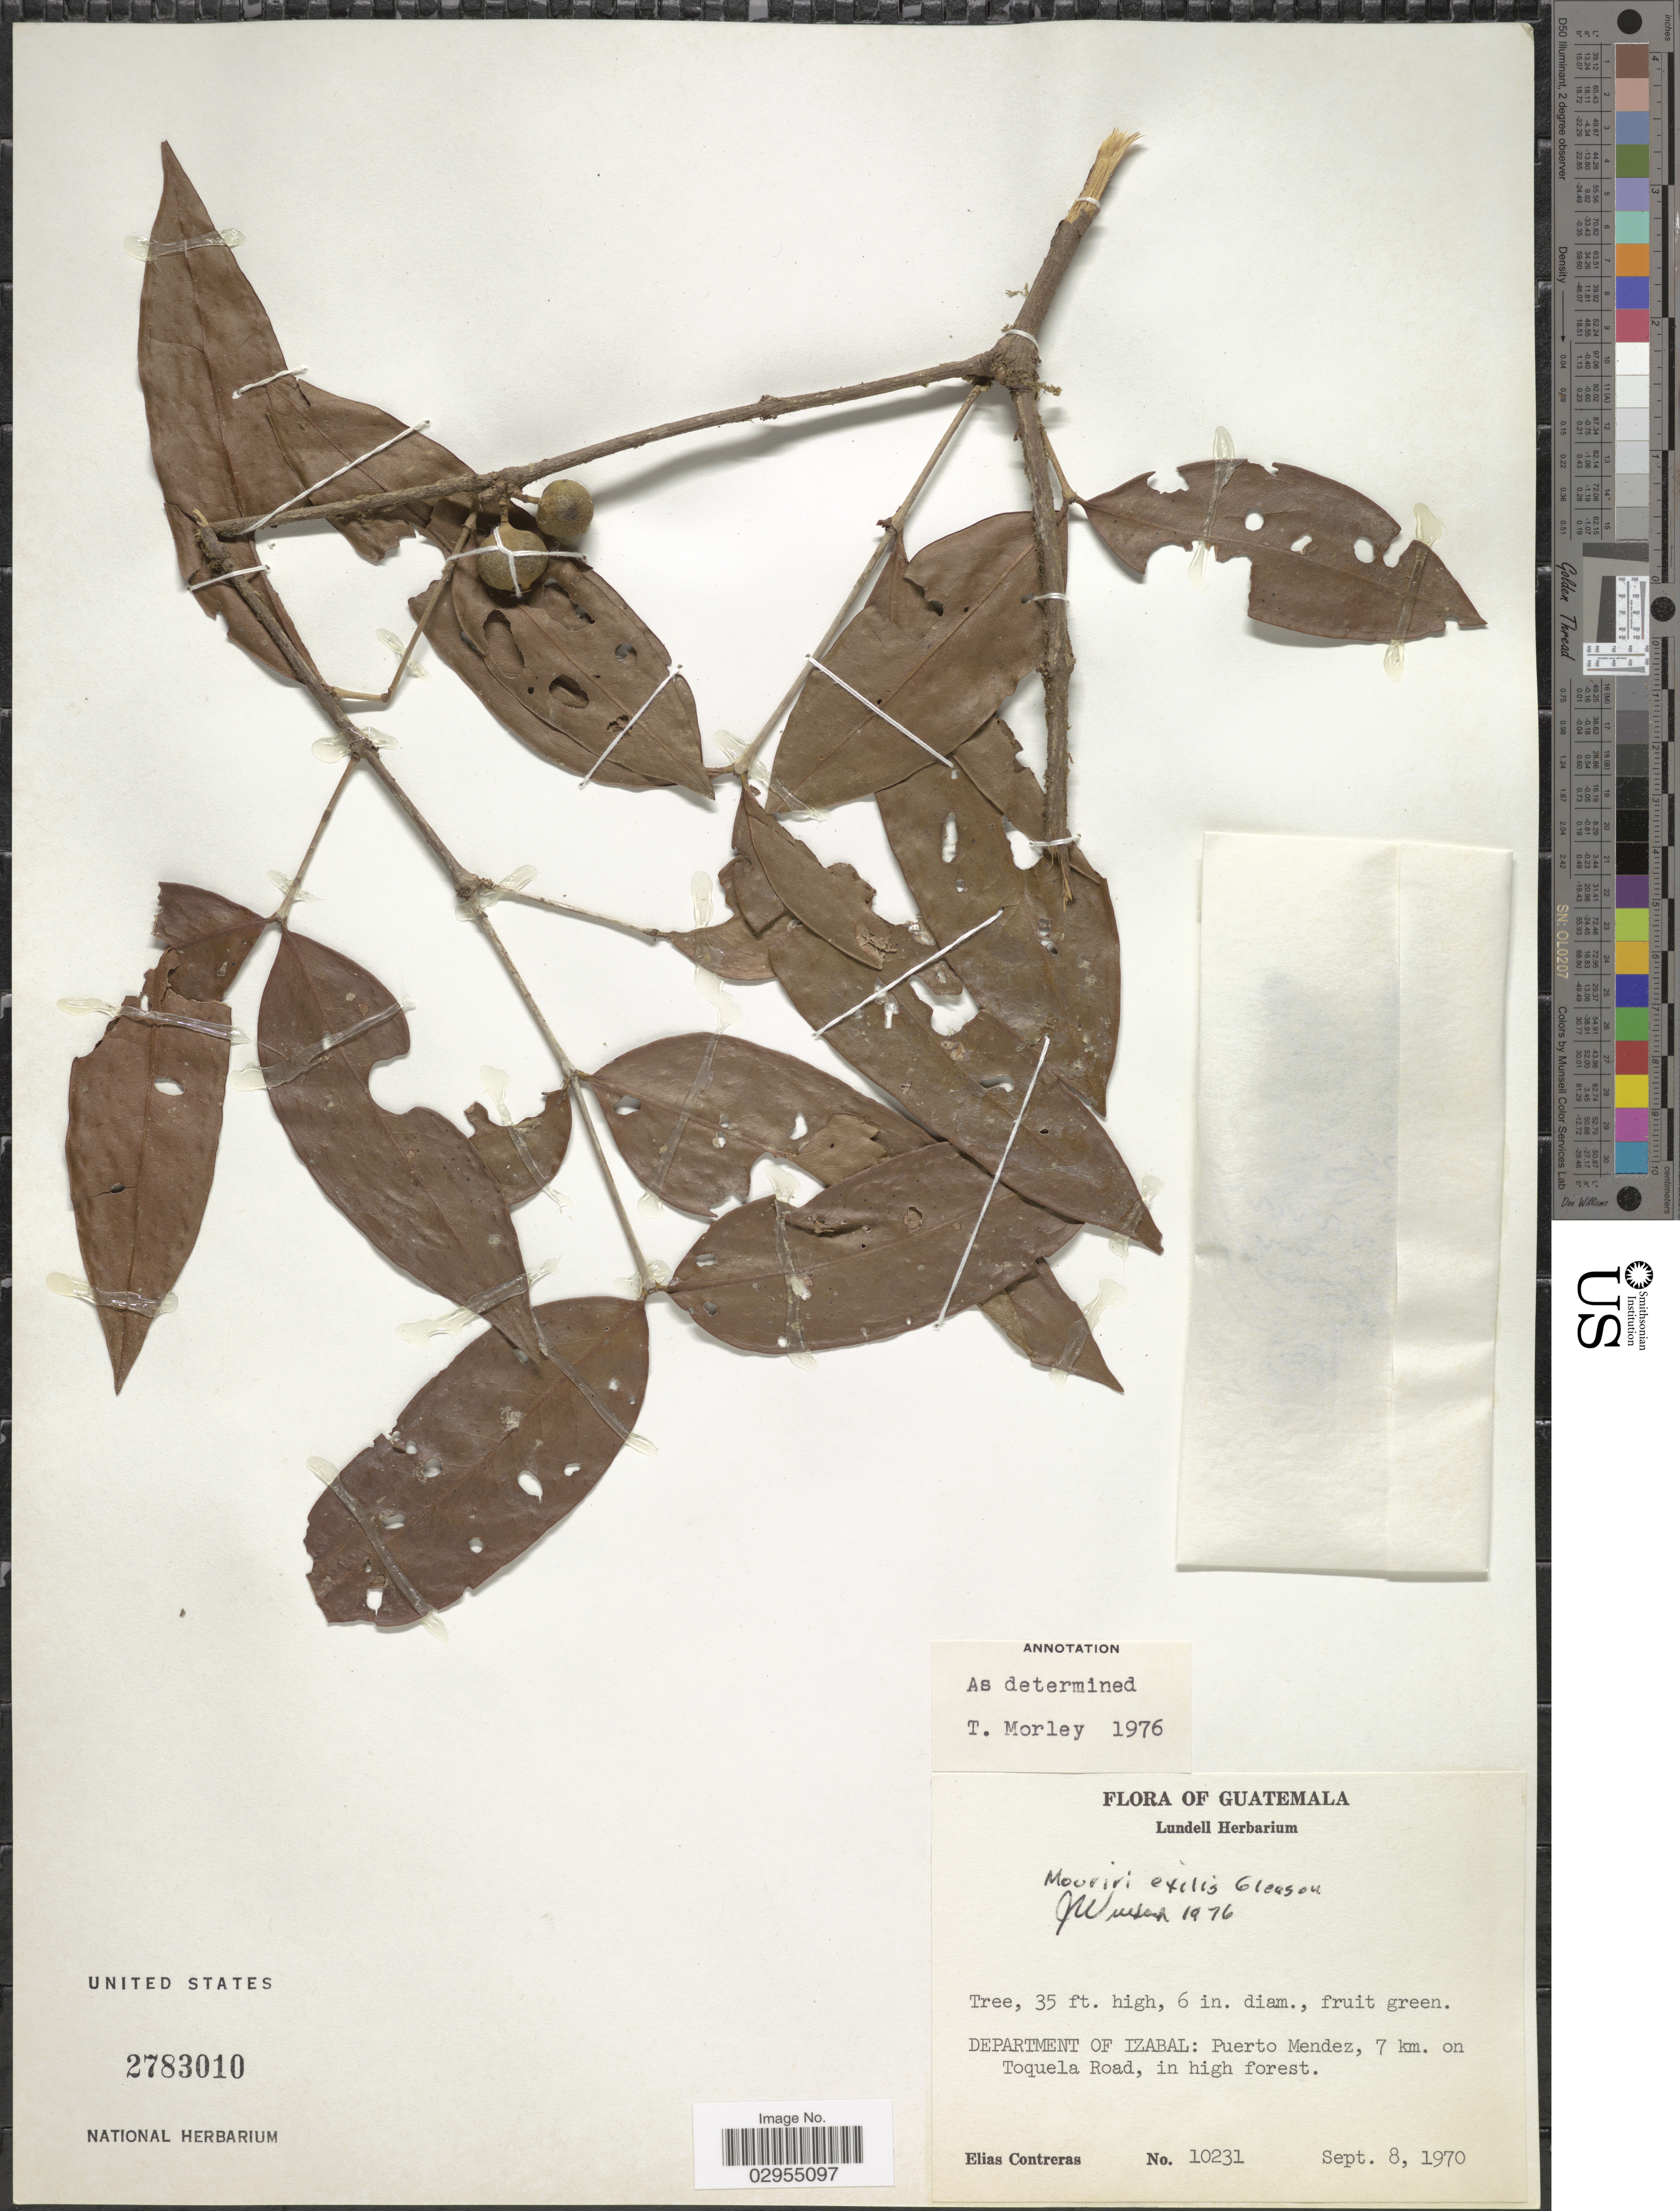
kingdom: Plantae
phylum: Tracheophyta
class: Magnoliopsida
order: Myrtales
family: Melastomataceae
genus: Mouriri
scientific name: Mouriri exilis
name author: Gleason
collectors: E. Contreras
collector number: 10231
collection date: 1970-09-08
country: Guatemala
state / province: Izabal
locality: Department of Izabal: Puerto Mendez, 7 km. on Toquela Road, in high forest.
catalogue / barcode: US 2783010